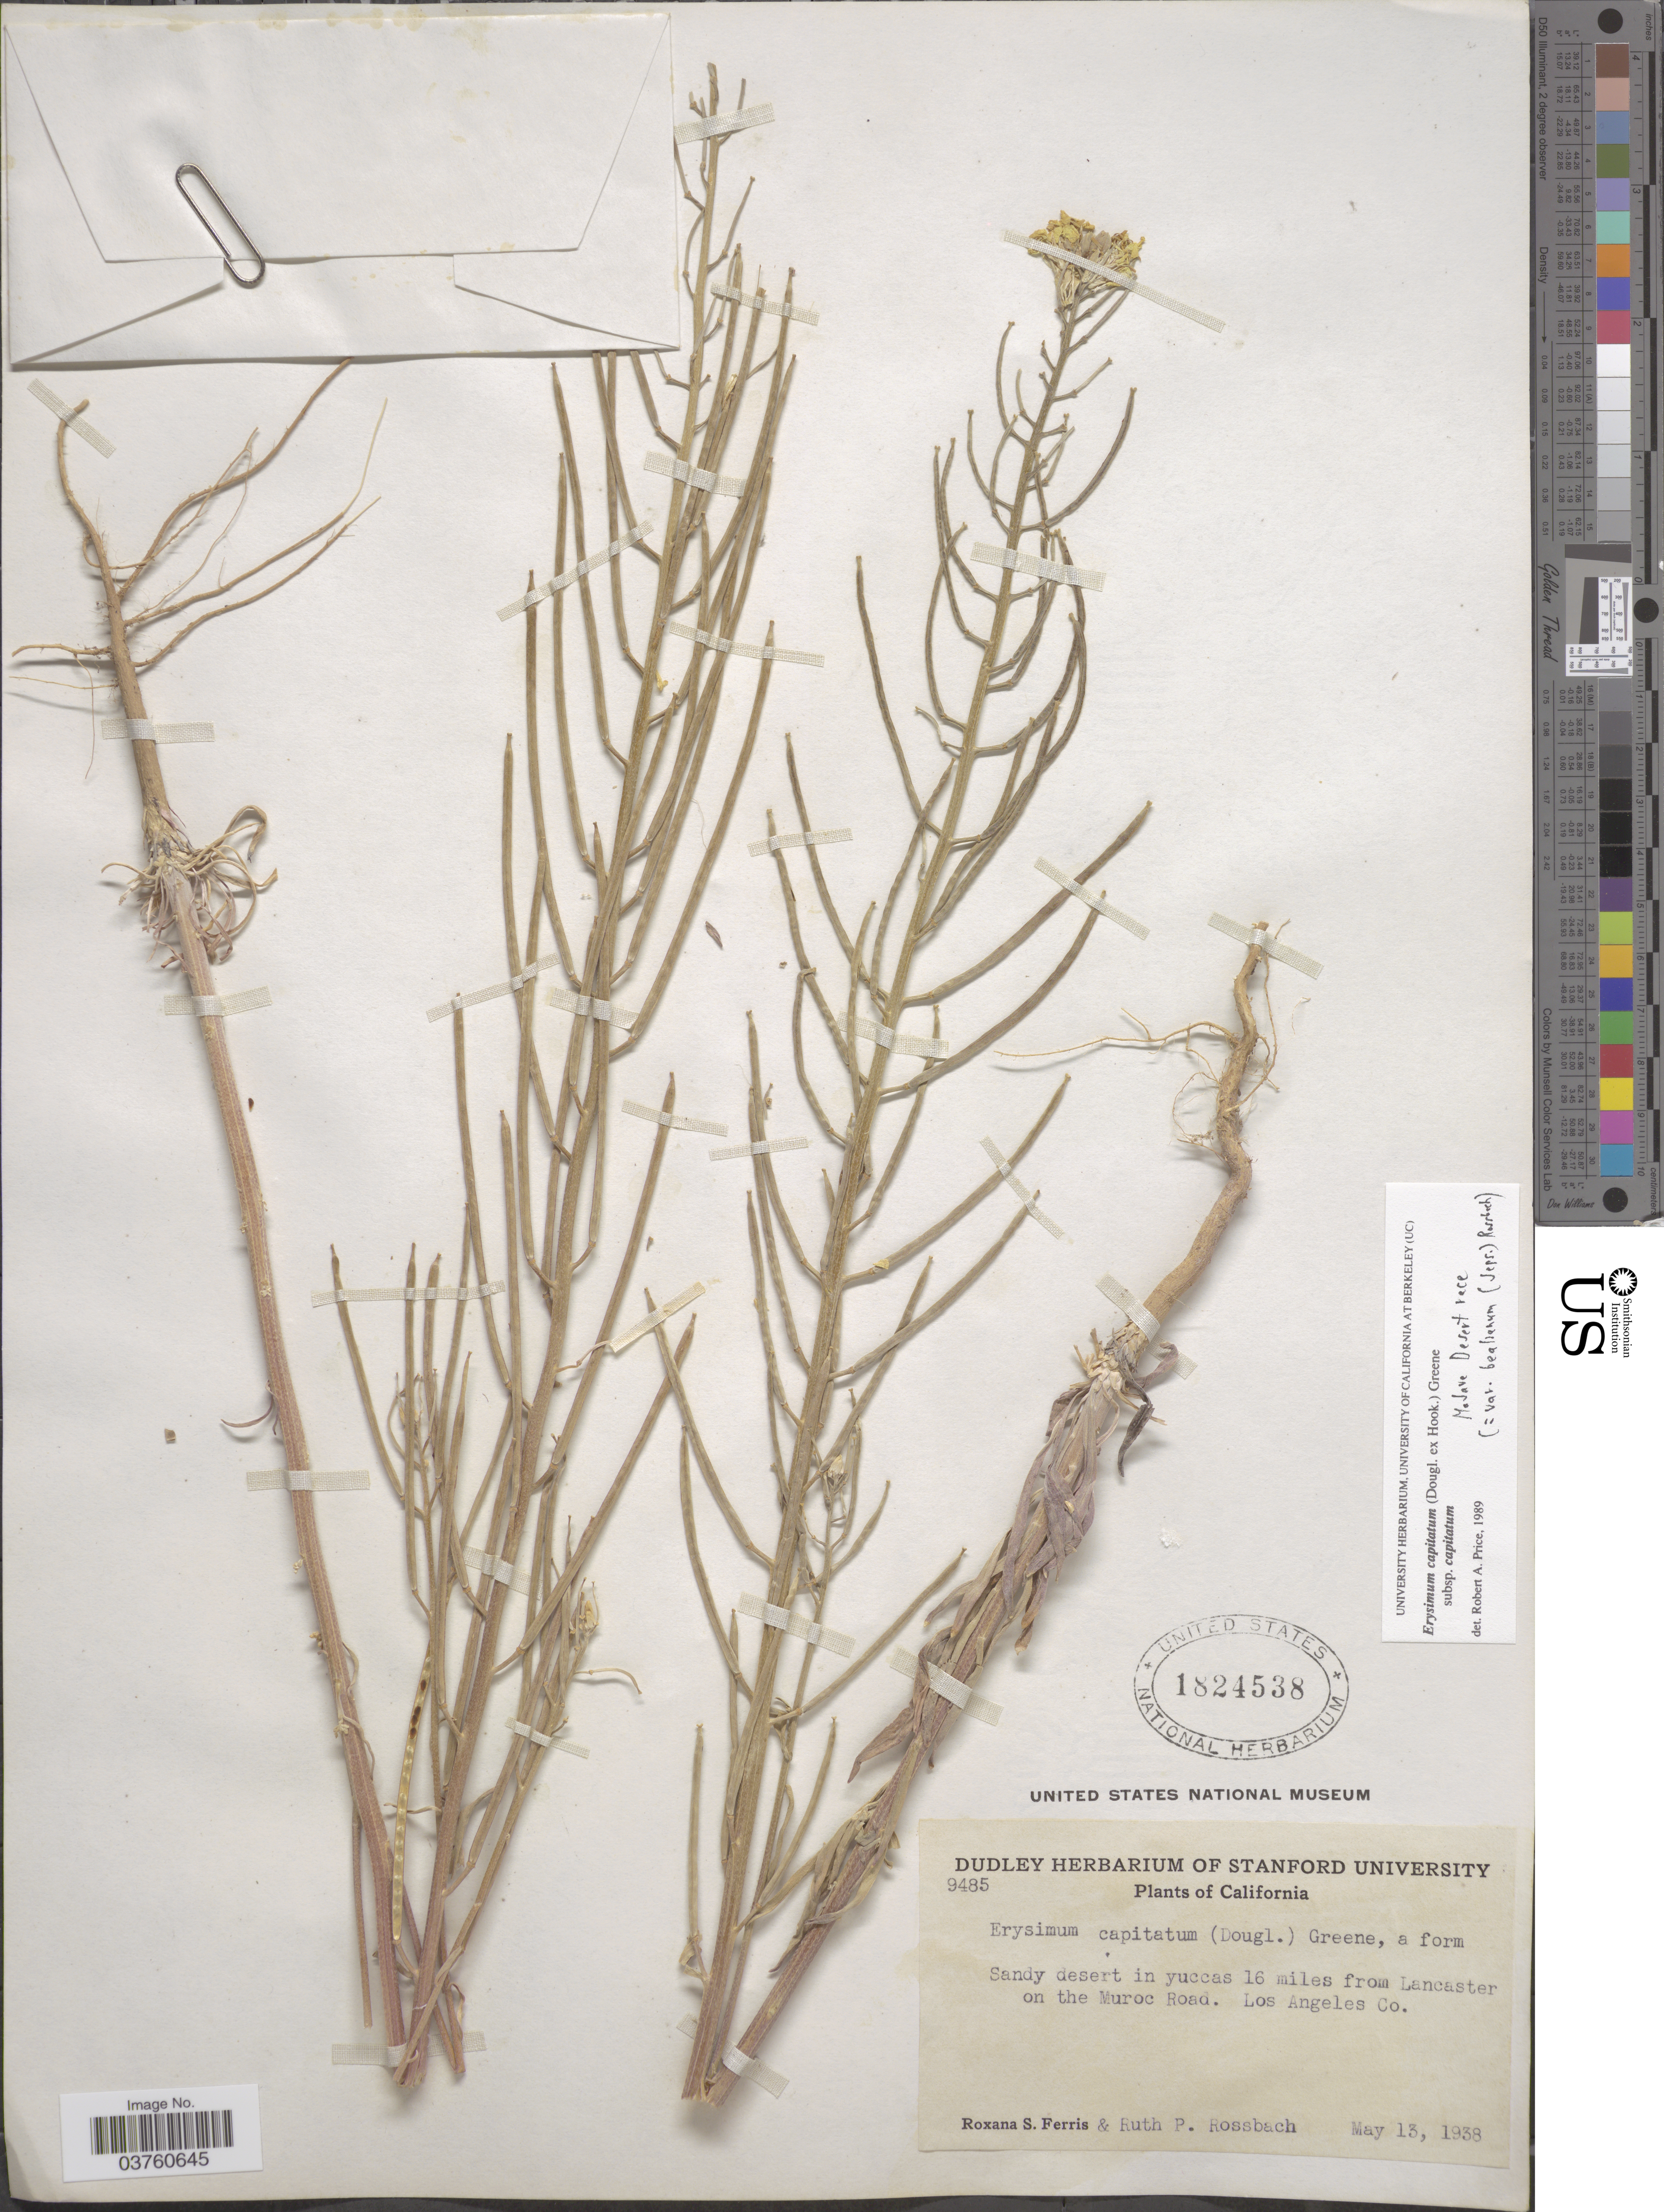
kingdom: Plantae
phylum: Tracheophyta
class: Magnoliopsida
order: Brassicales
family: Brassicaceae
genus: Erysimum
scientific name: Erysimum capitatum subsp. capitatum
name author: (Douglas ex Hook.) Greene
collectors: R. S. Ferris & R. P. Rossbach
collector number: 9485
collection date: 1938-05-13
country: United States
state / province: California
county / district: Los Angeles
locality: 16 miles from Lancaster on the Muroc Road. Los Angeles Co.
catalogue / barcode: US 1824538